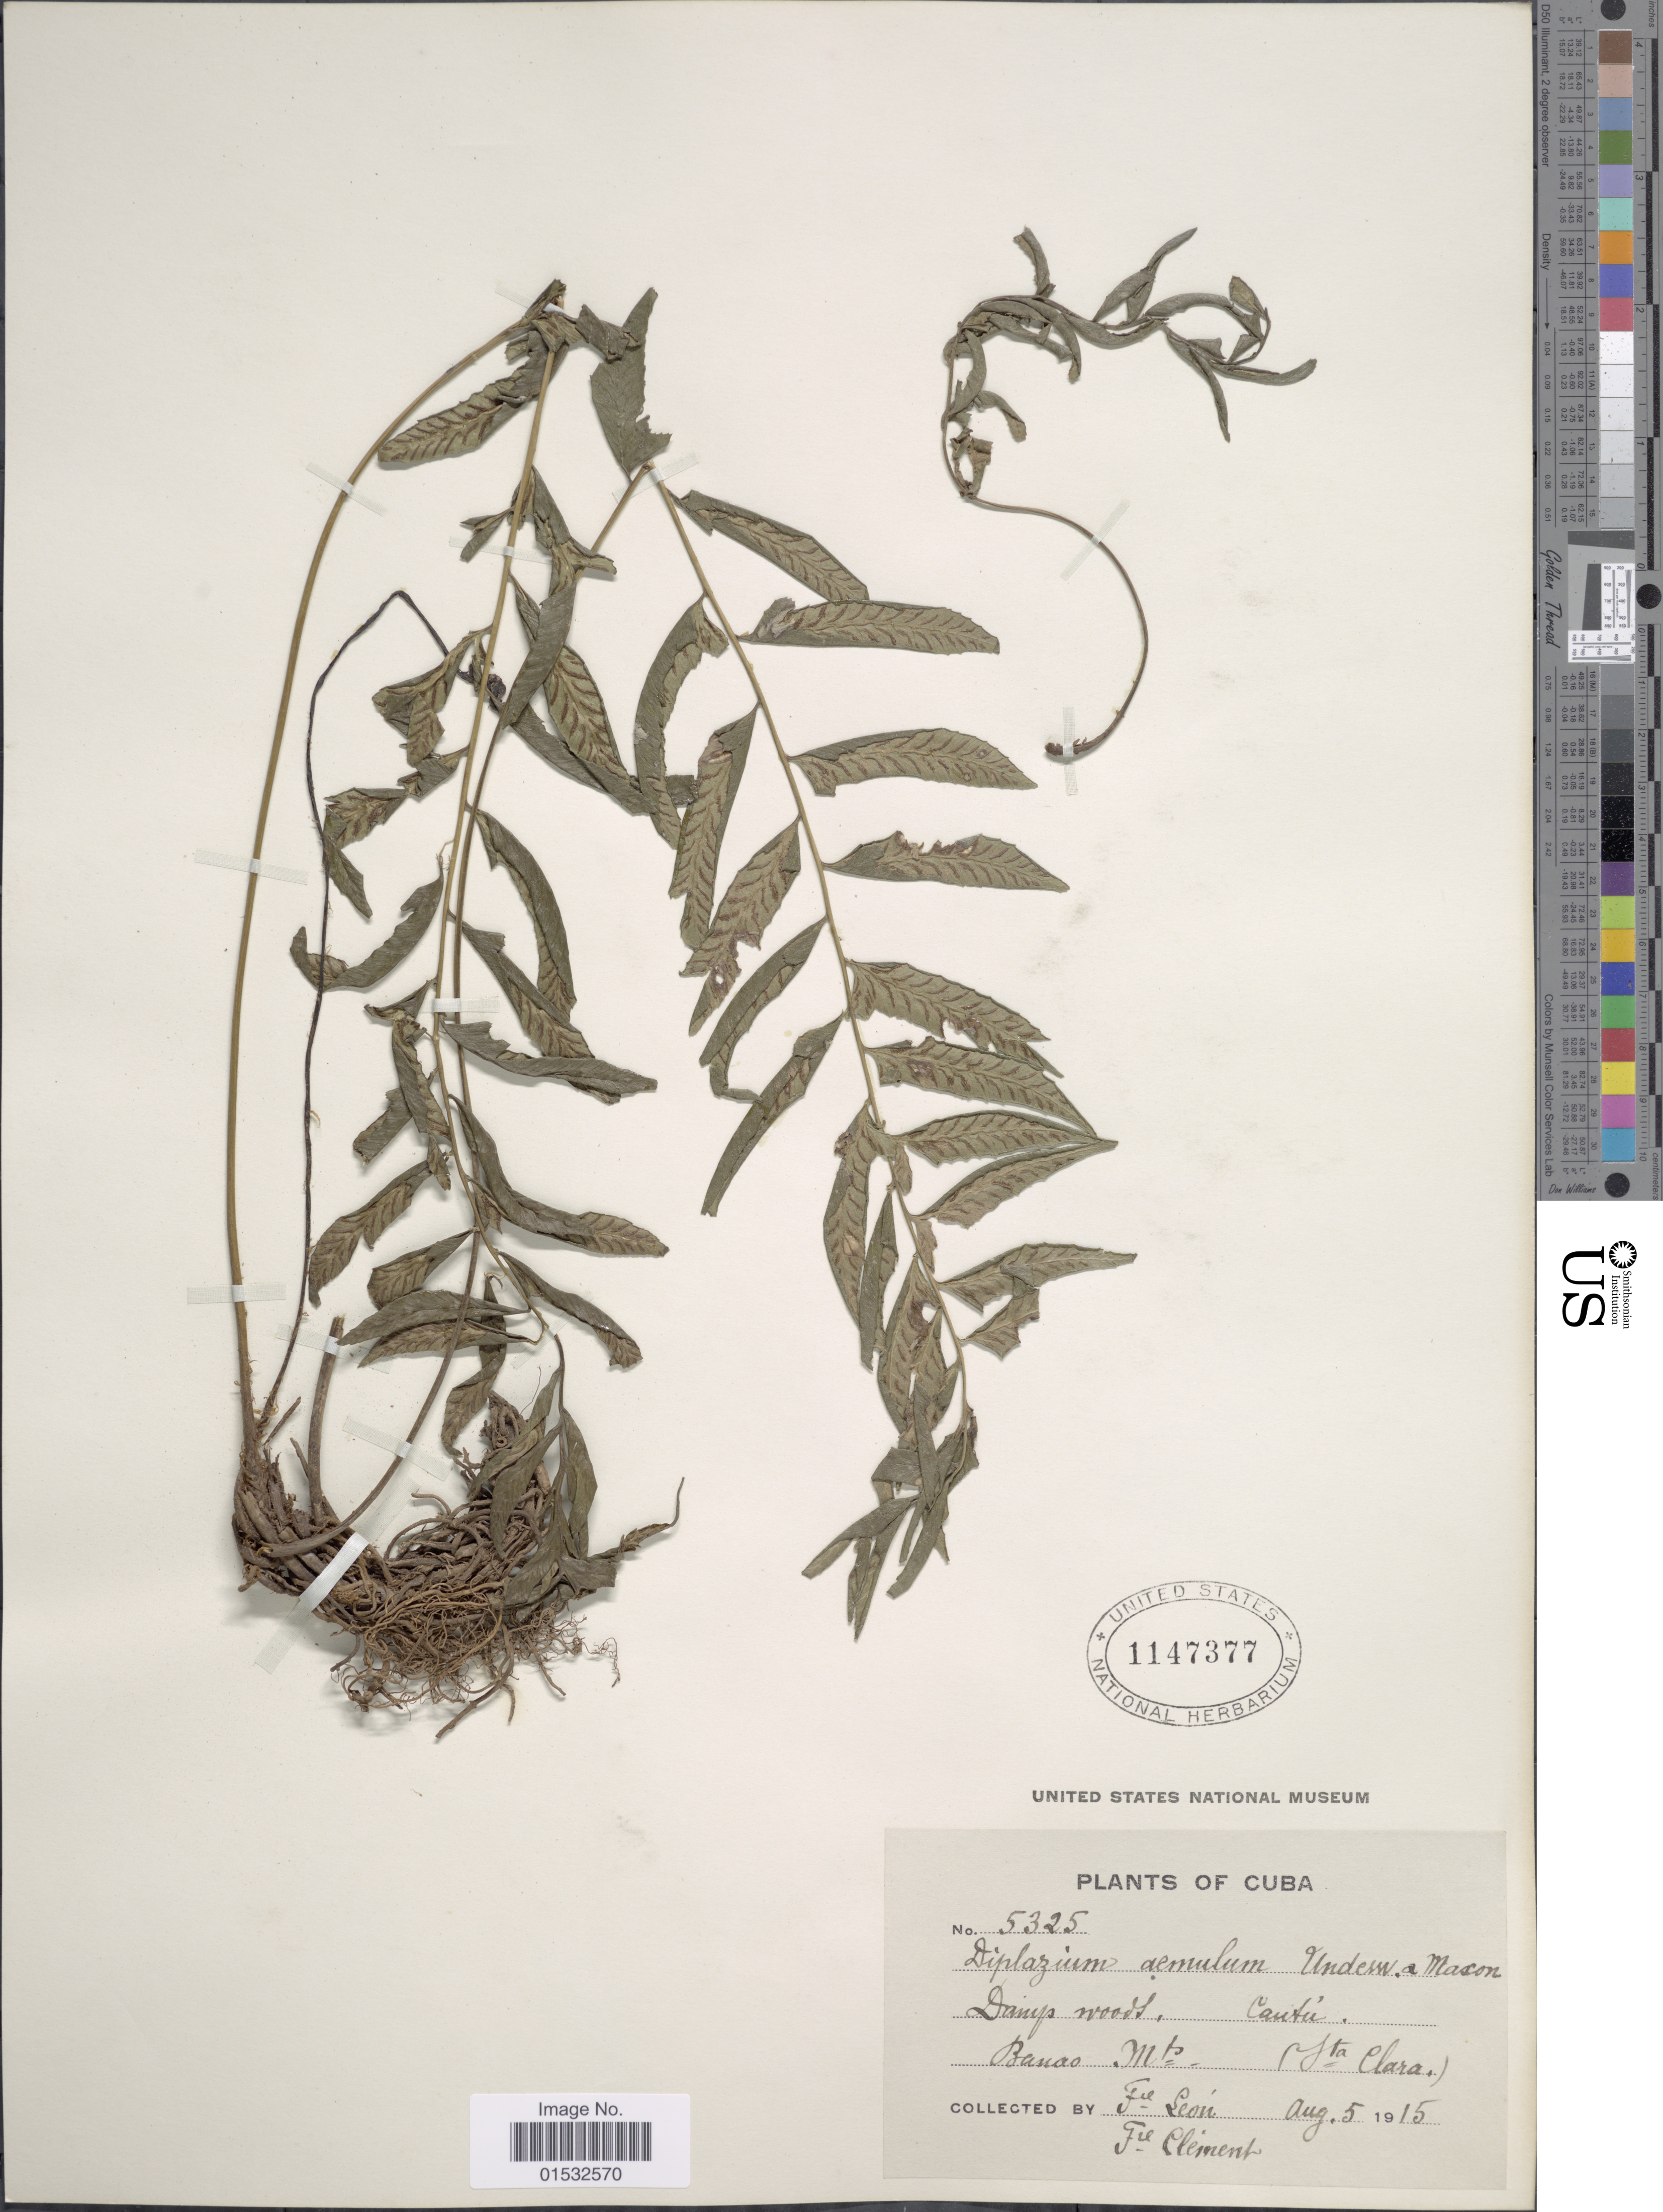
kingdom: Plantae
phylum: Tracheophyta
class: Polypodiopsida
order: Polypodiales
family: Athyriaceae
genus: Diplazium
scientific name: Diplazium unilobum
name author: (Poir.) Hieron.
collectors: Bro. León & B. Clement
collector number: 5325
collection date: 1915-08-05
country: Cuba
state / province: Las Villas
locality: Cantú. Banao Mts. (Sta Clara)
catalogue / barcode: US 1147377